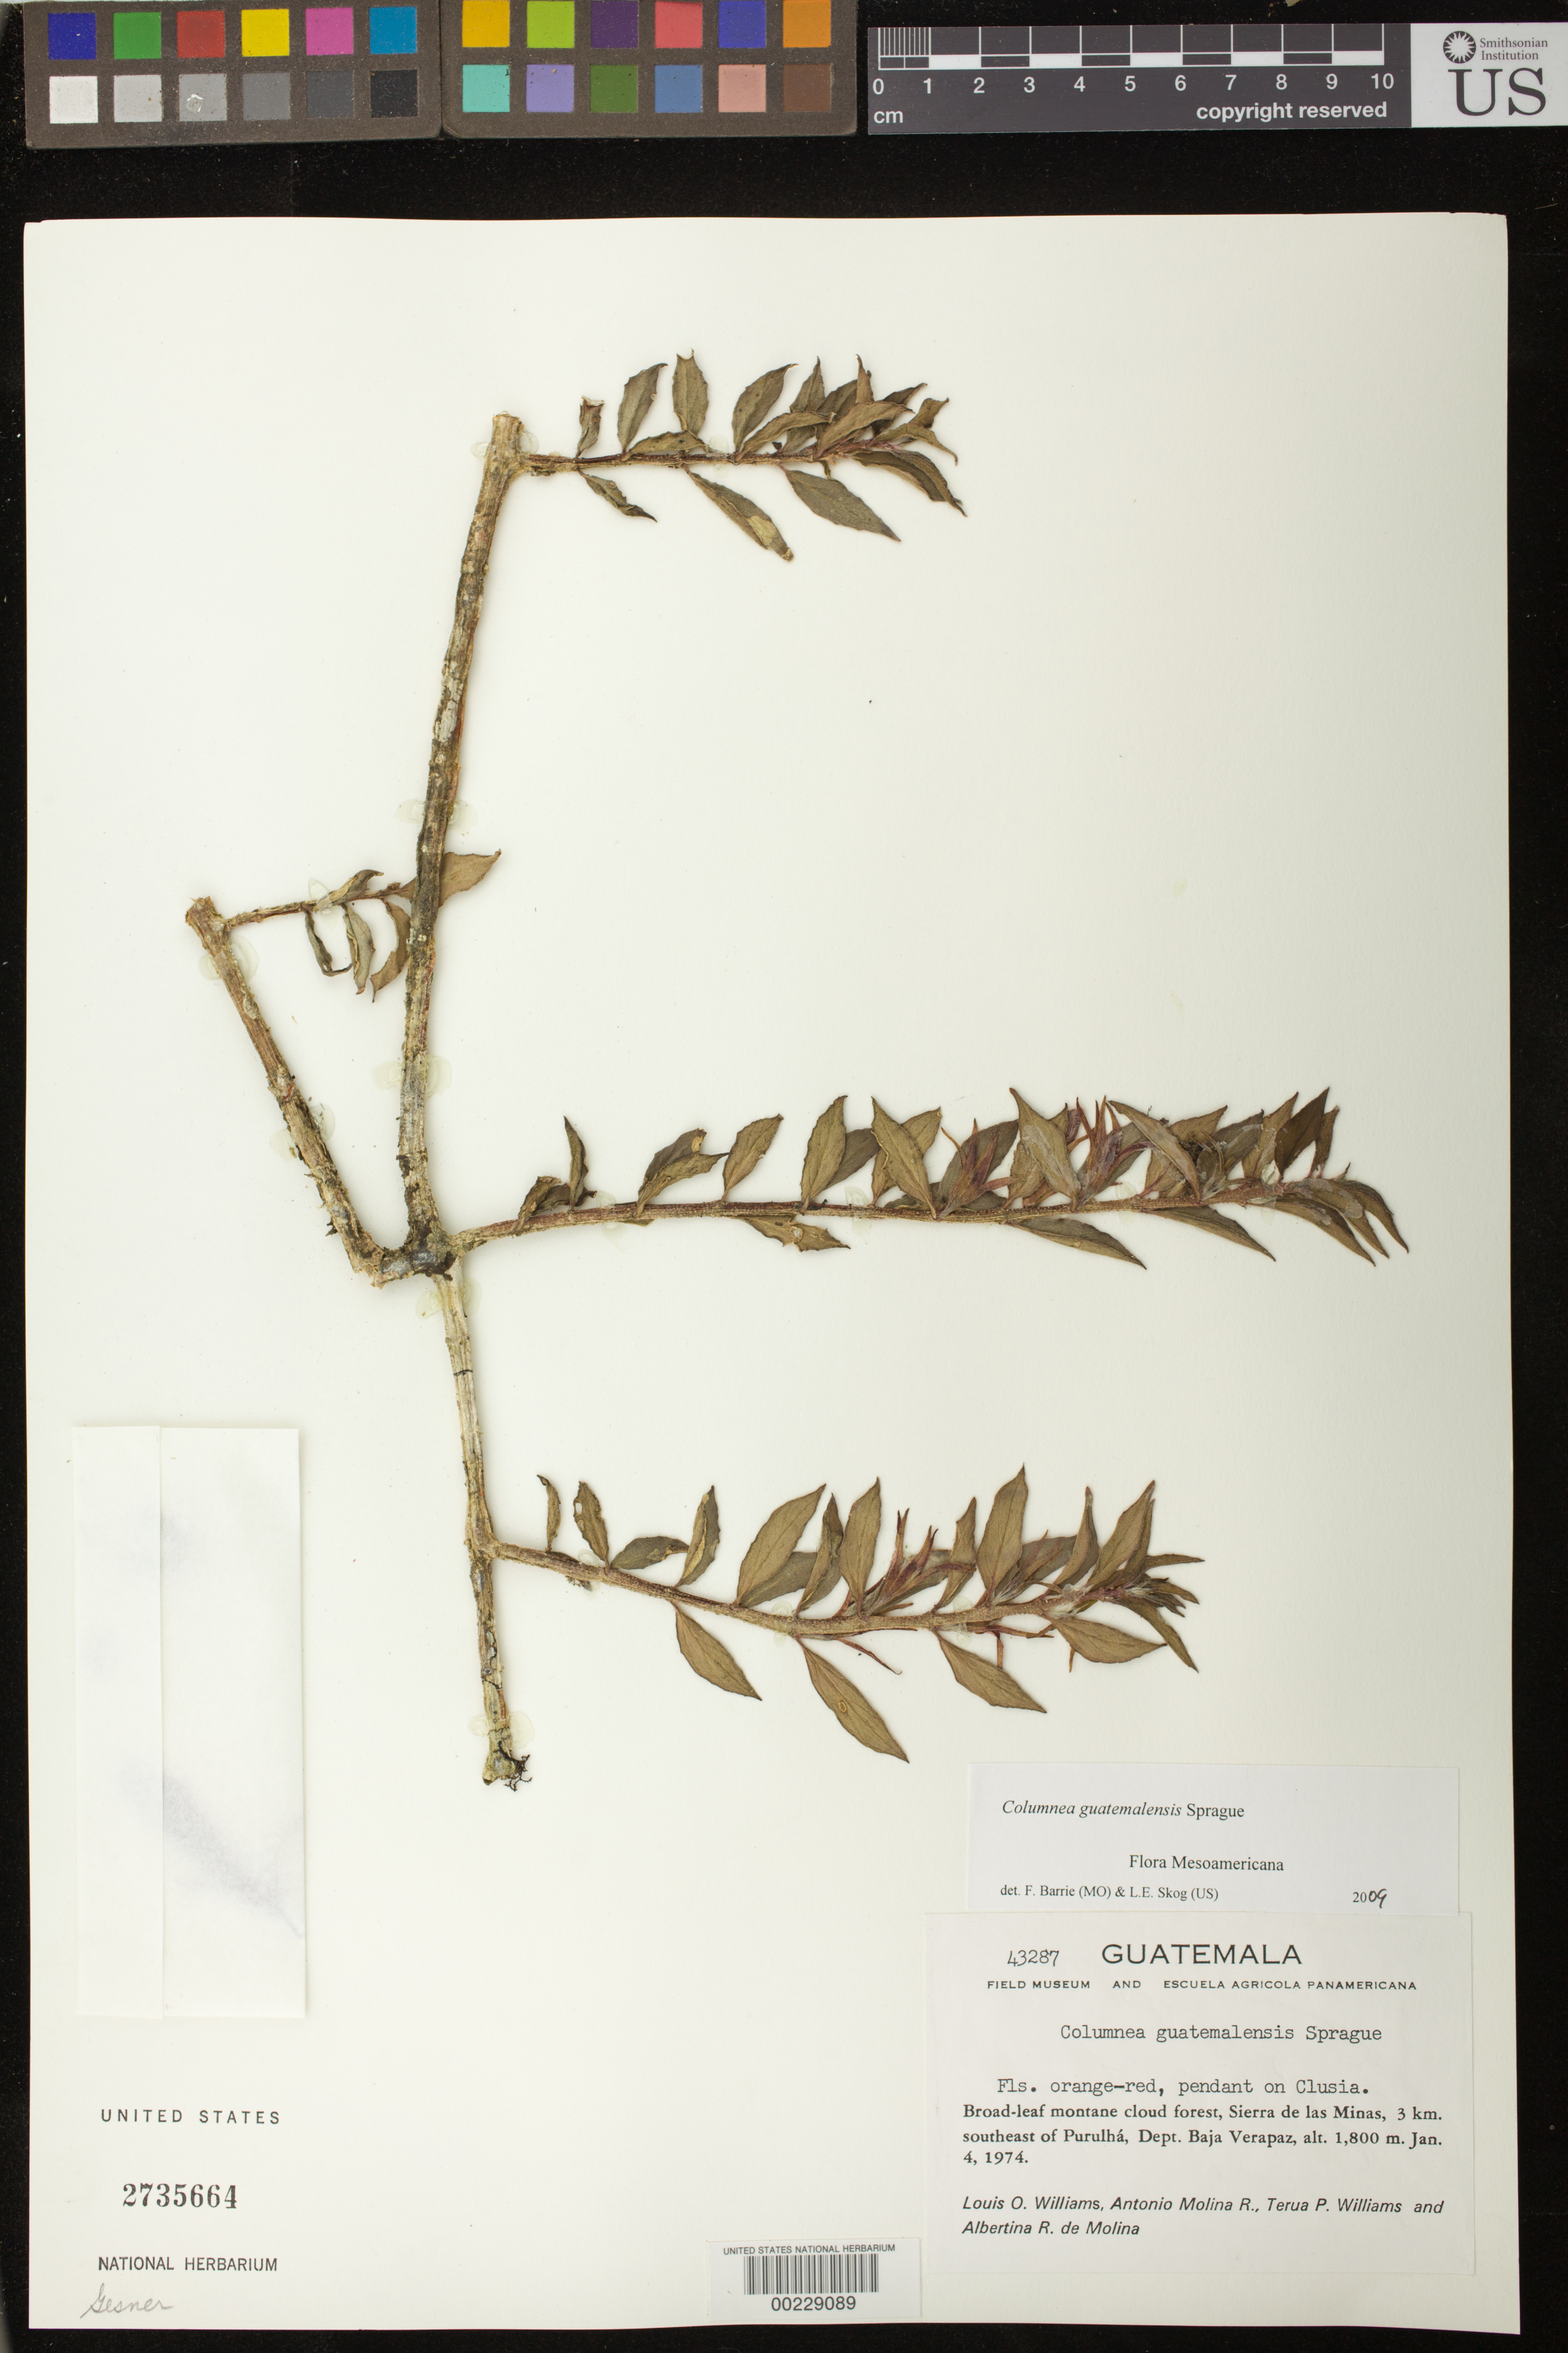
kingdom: Plantae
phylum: Tracheophyta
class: Magnoliopsida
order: Lamiales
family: Gesneriaceae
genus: Columnea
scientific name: Columnea guatemalensis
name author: Sprague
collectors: L. O. Williams & et al.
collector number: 43287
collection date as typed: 04 Jan 1974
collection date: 1974-01-04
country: Guatemala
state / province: Baja Verapaz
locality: Sierra de las Minas, 3 km SE of Purulha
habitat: Broad-leaf montane cloud forest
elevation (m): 1800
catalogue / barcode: US 2735664